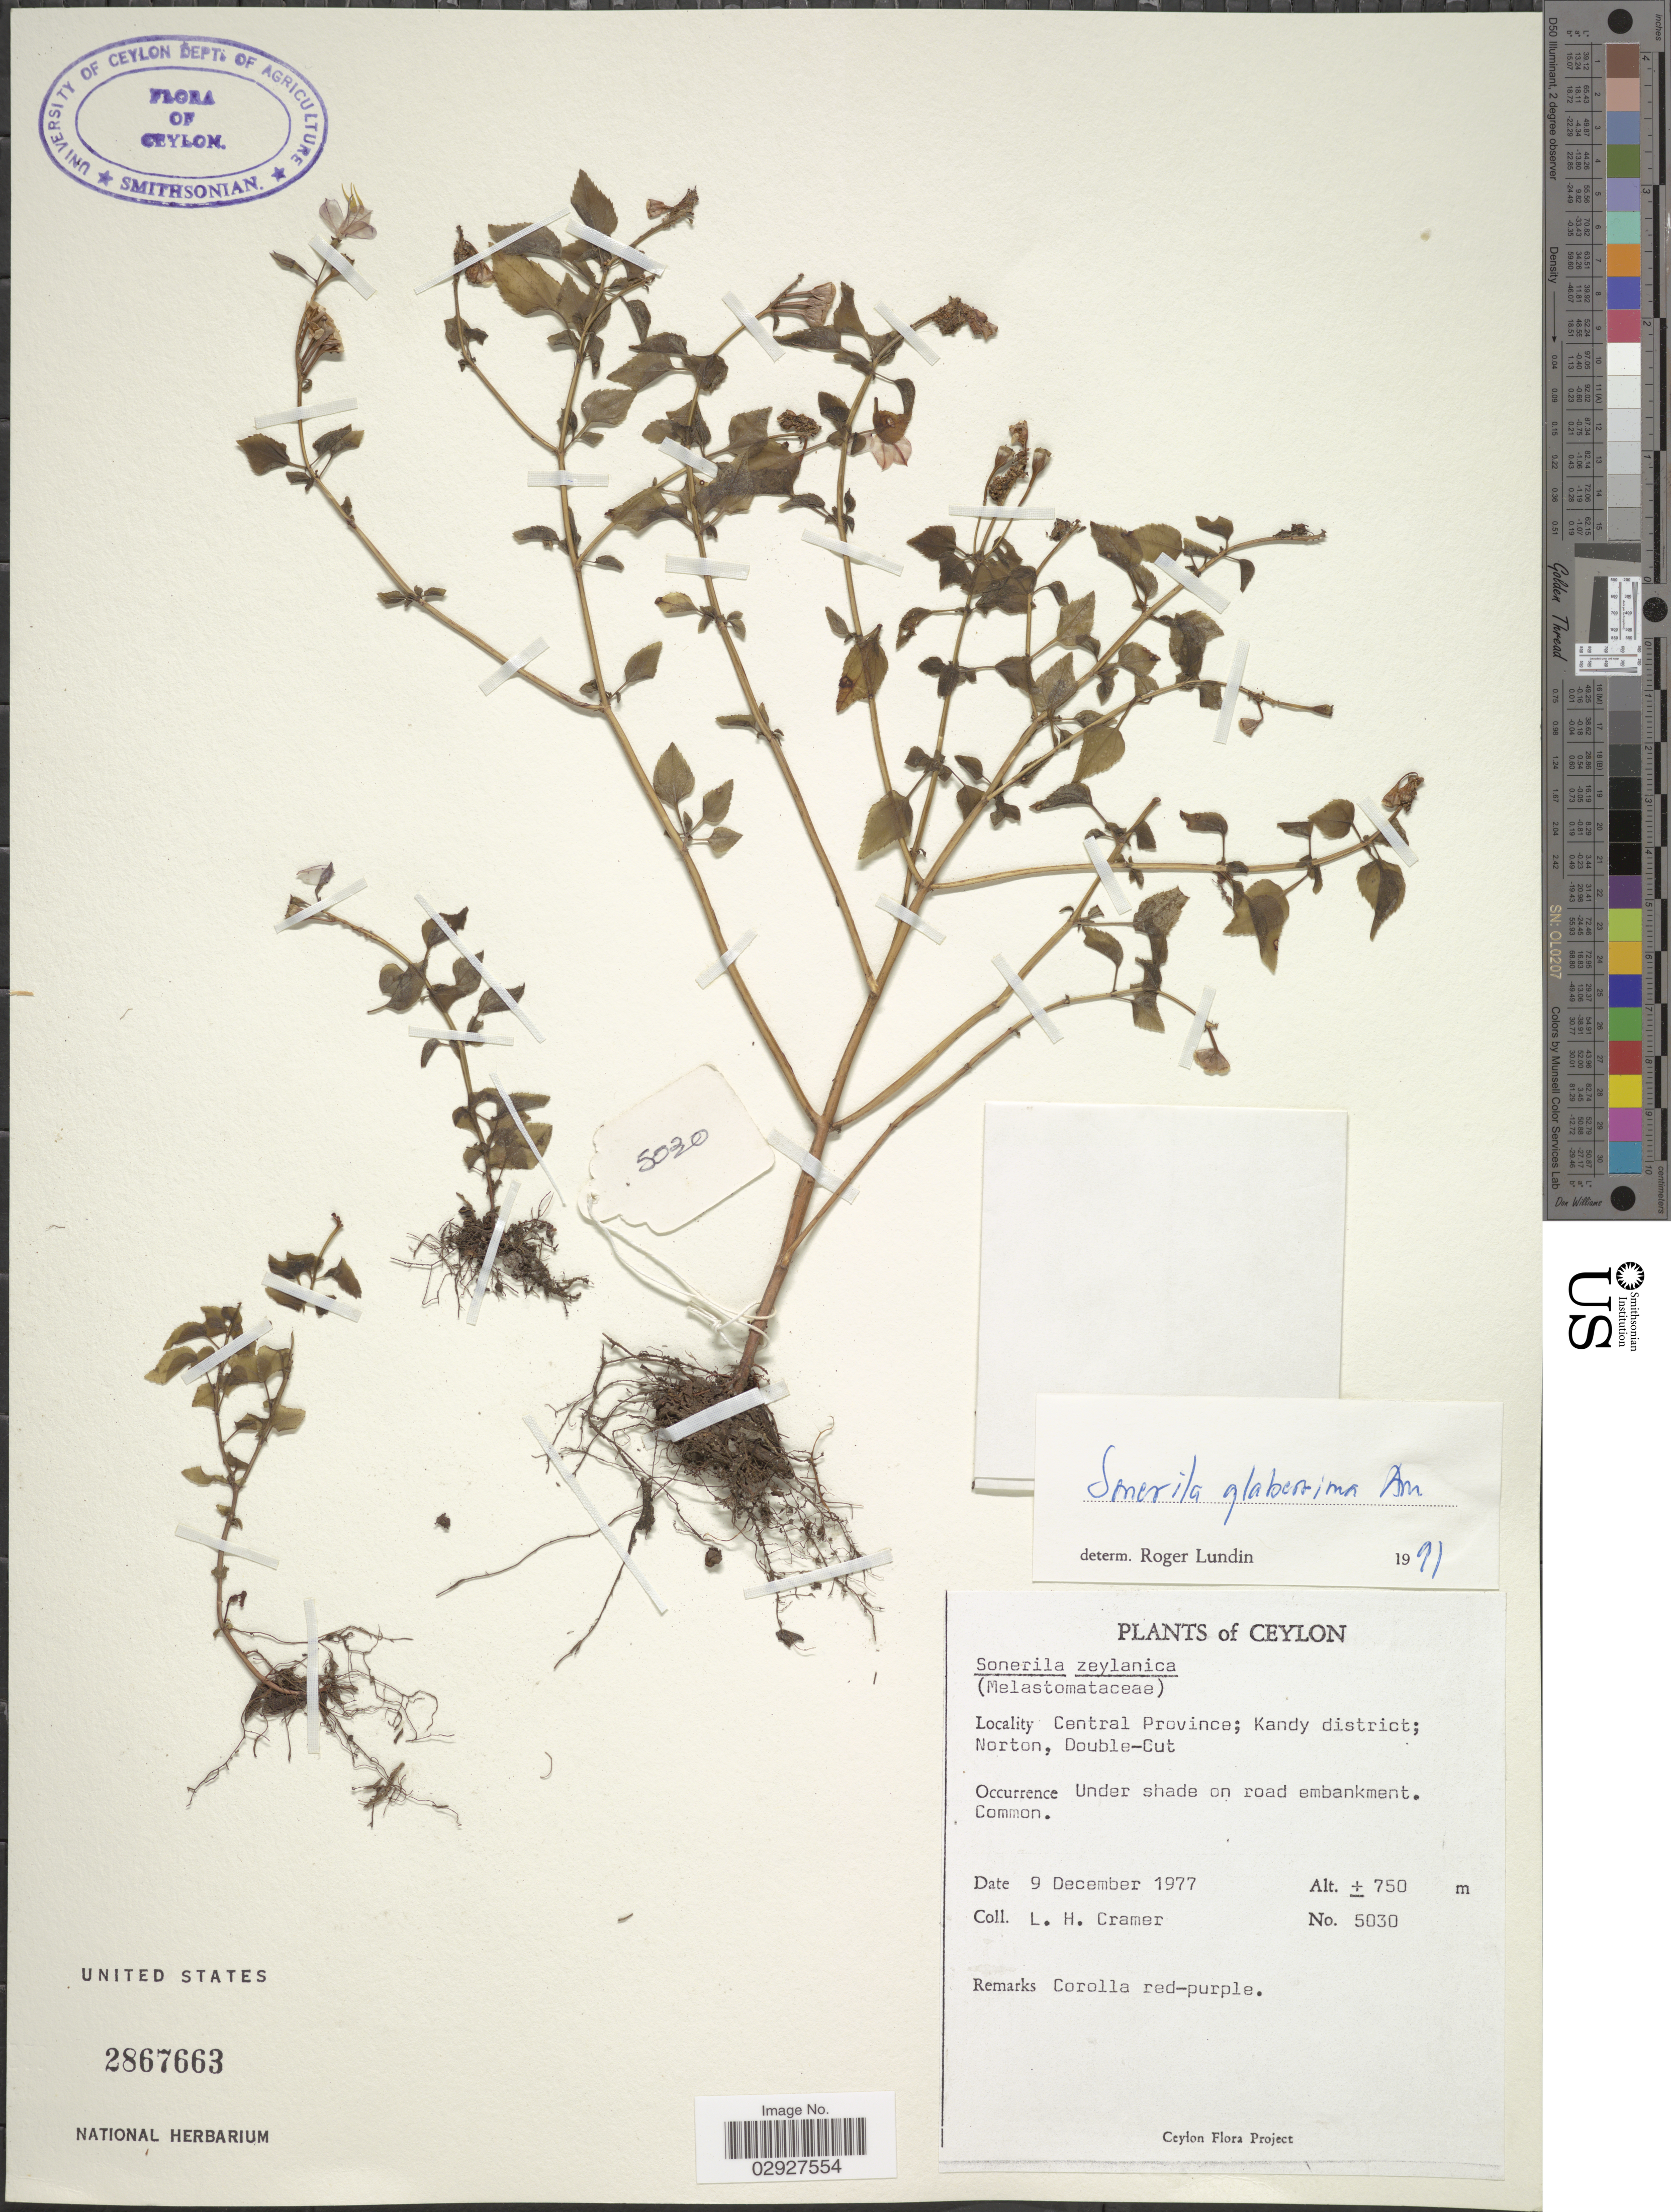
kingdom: Plantae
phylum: Tracheophyta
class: Magnoliopsida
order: Myrtales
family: Melastomataceae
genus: Sonerila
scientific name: Sonerila glaberrima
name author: Arn.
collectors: L. H. Cramer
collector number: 5030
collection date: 1977-12-09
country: Sri Lanka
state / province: Central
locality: Ceylon. Kandy District; Norton, Double-Cut.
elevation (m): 750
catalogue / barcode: US 2867663